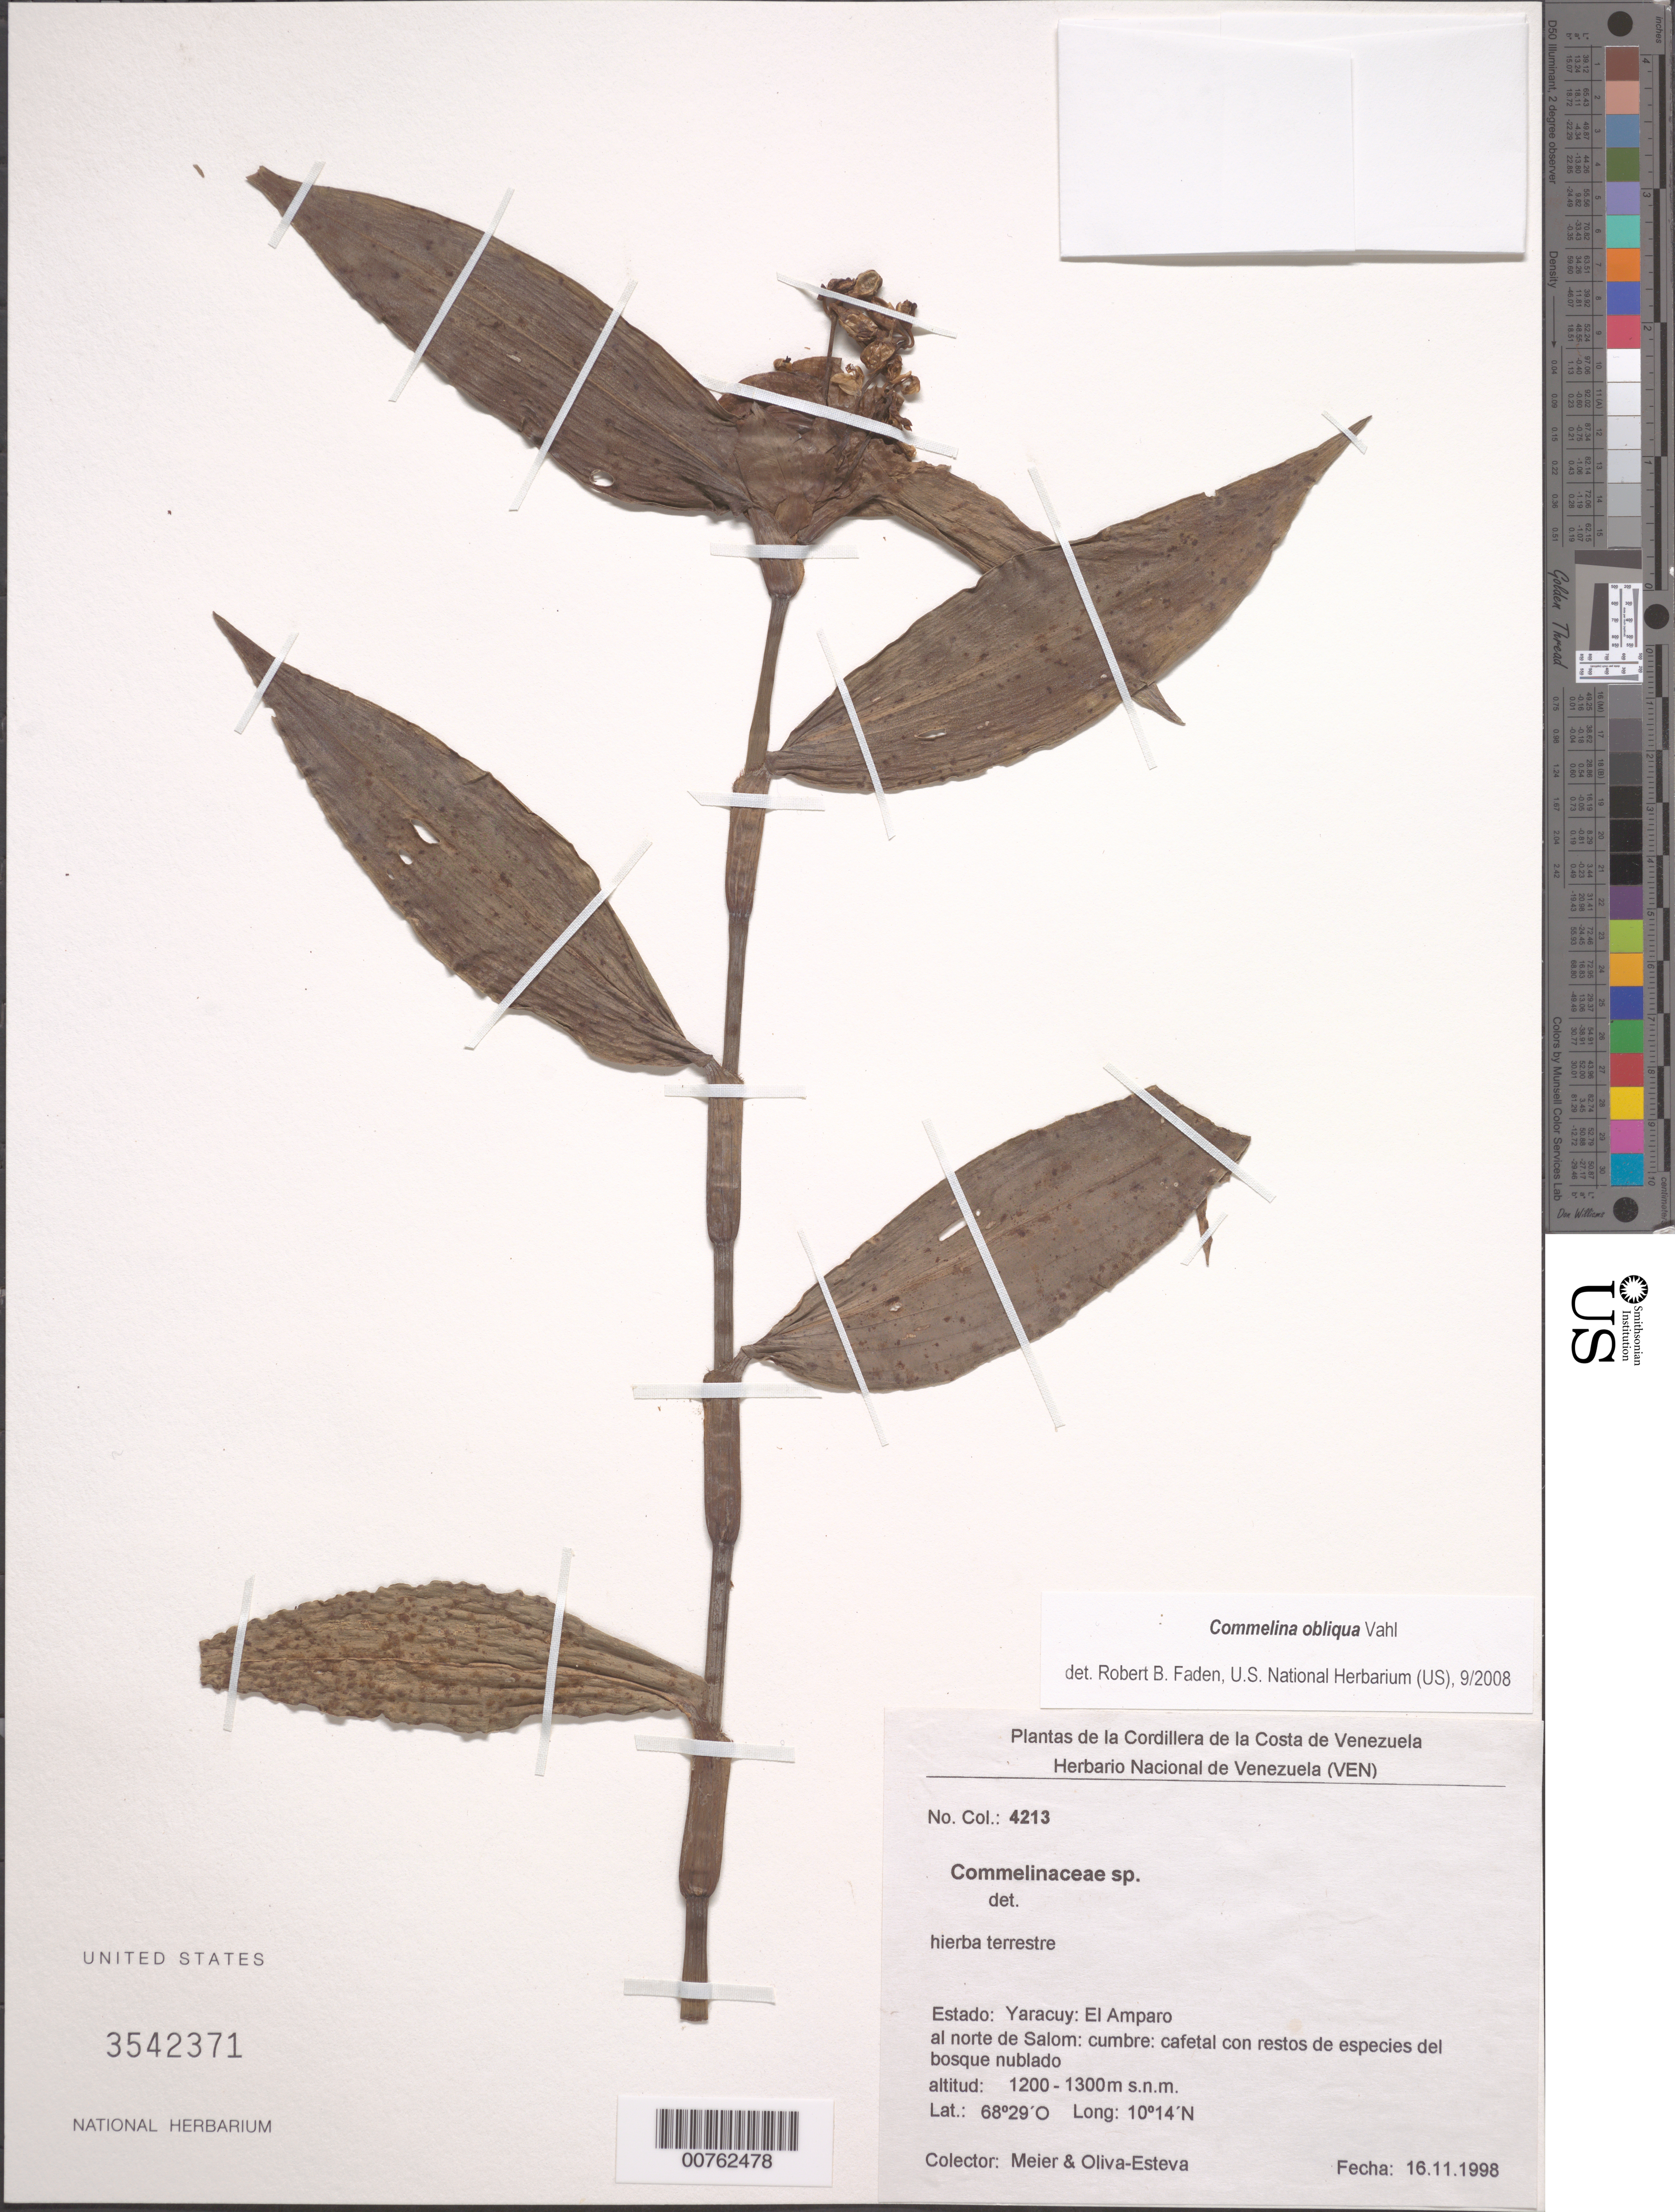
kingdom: Plantae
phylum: Tracheophyta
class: Liliopsida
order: Commelinales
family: Commelinaceae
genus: Commelina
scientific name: Commelina obliqua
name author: Vahl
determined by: Faden, Robert B., (US), Smithsonian Institution - National Museum of Natural History (UNITED STATES)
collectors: W. Meier & -. Oliva-esteva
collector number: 4213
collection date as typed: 16 Nov 1998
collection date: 1998-11-16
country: Venezuela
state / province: Yaracuy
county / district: El Amparo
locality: al norte de Salom: cumbre: cafetal con restos de especies del bosque nublado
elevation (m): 1200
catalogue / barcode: US 3542371